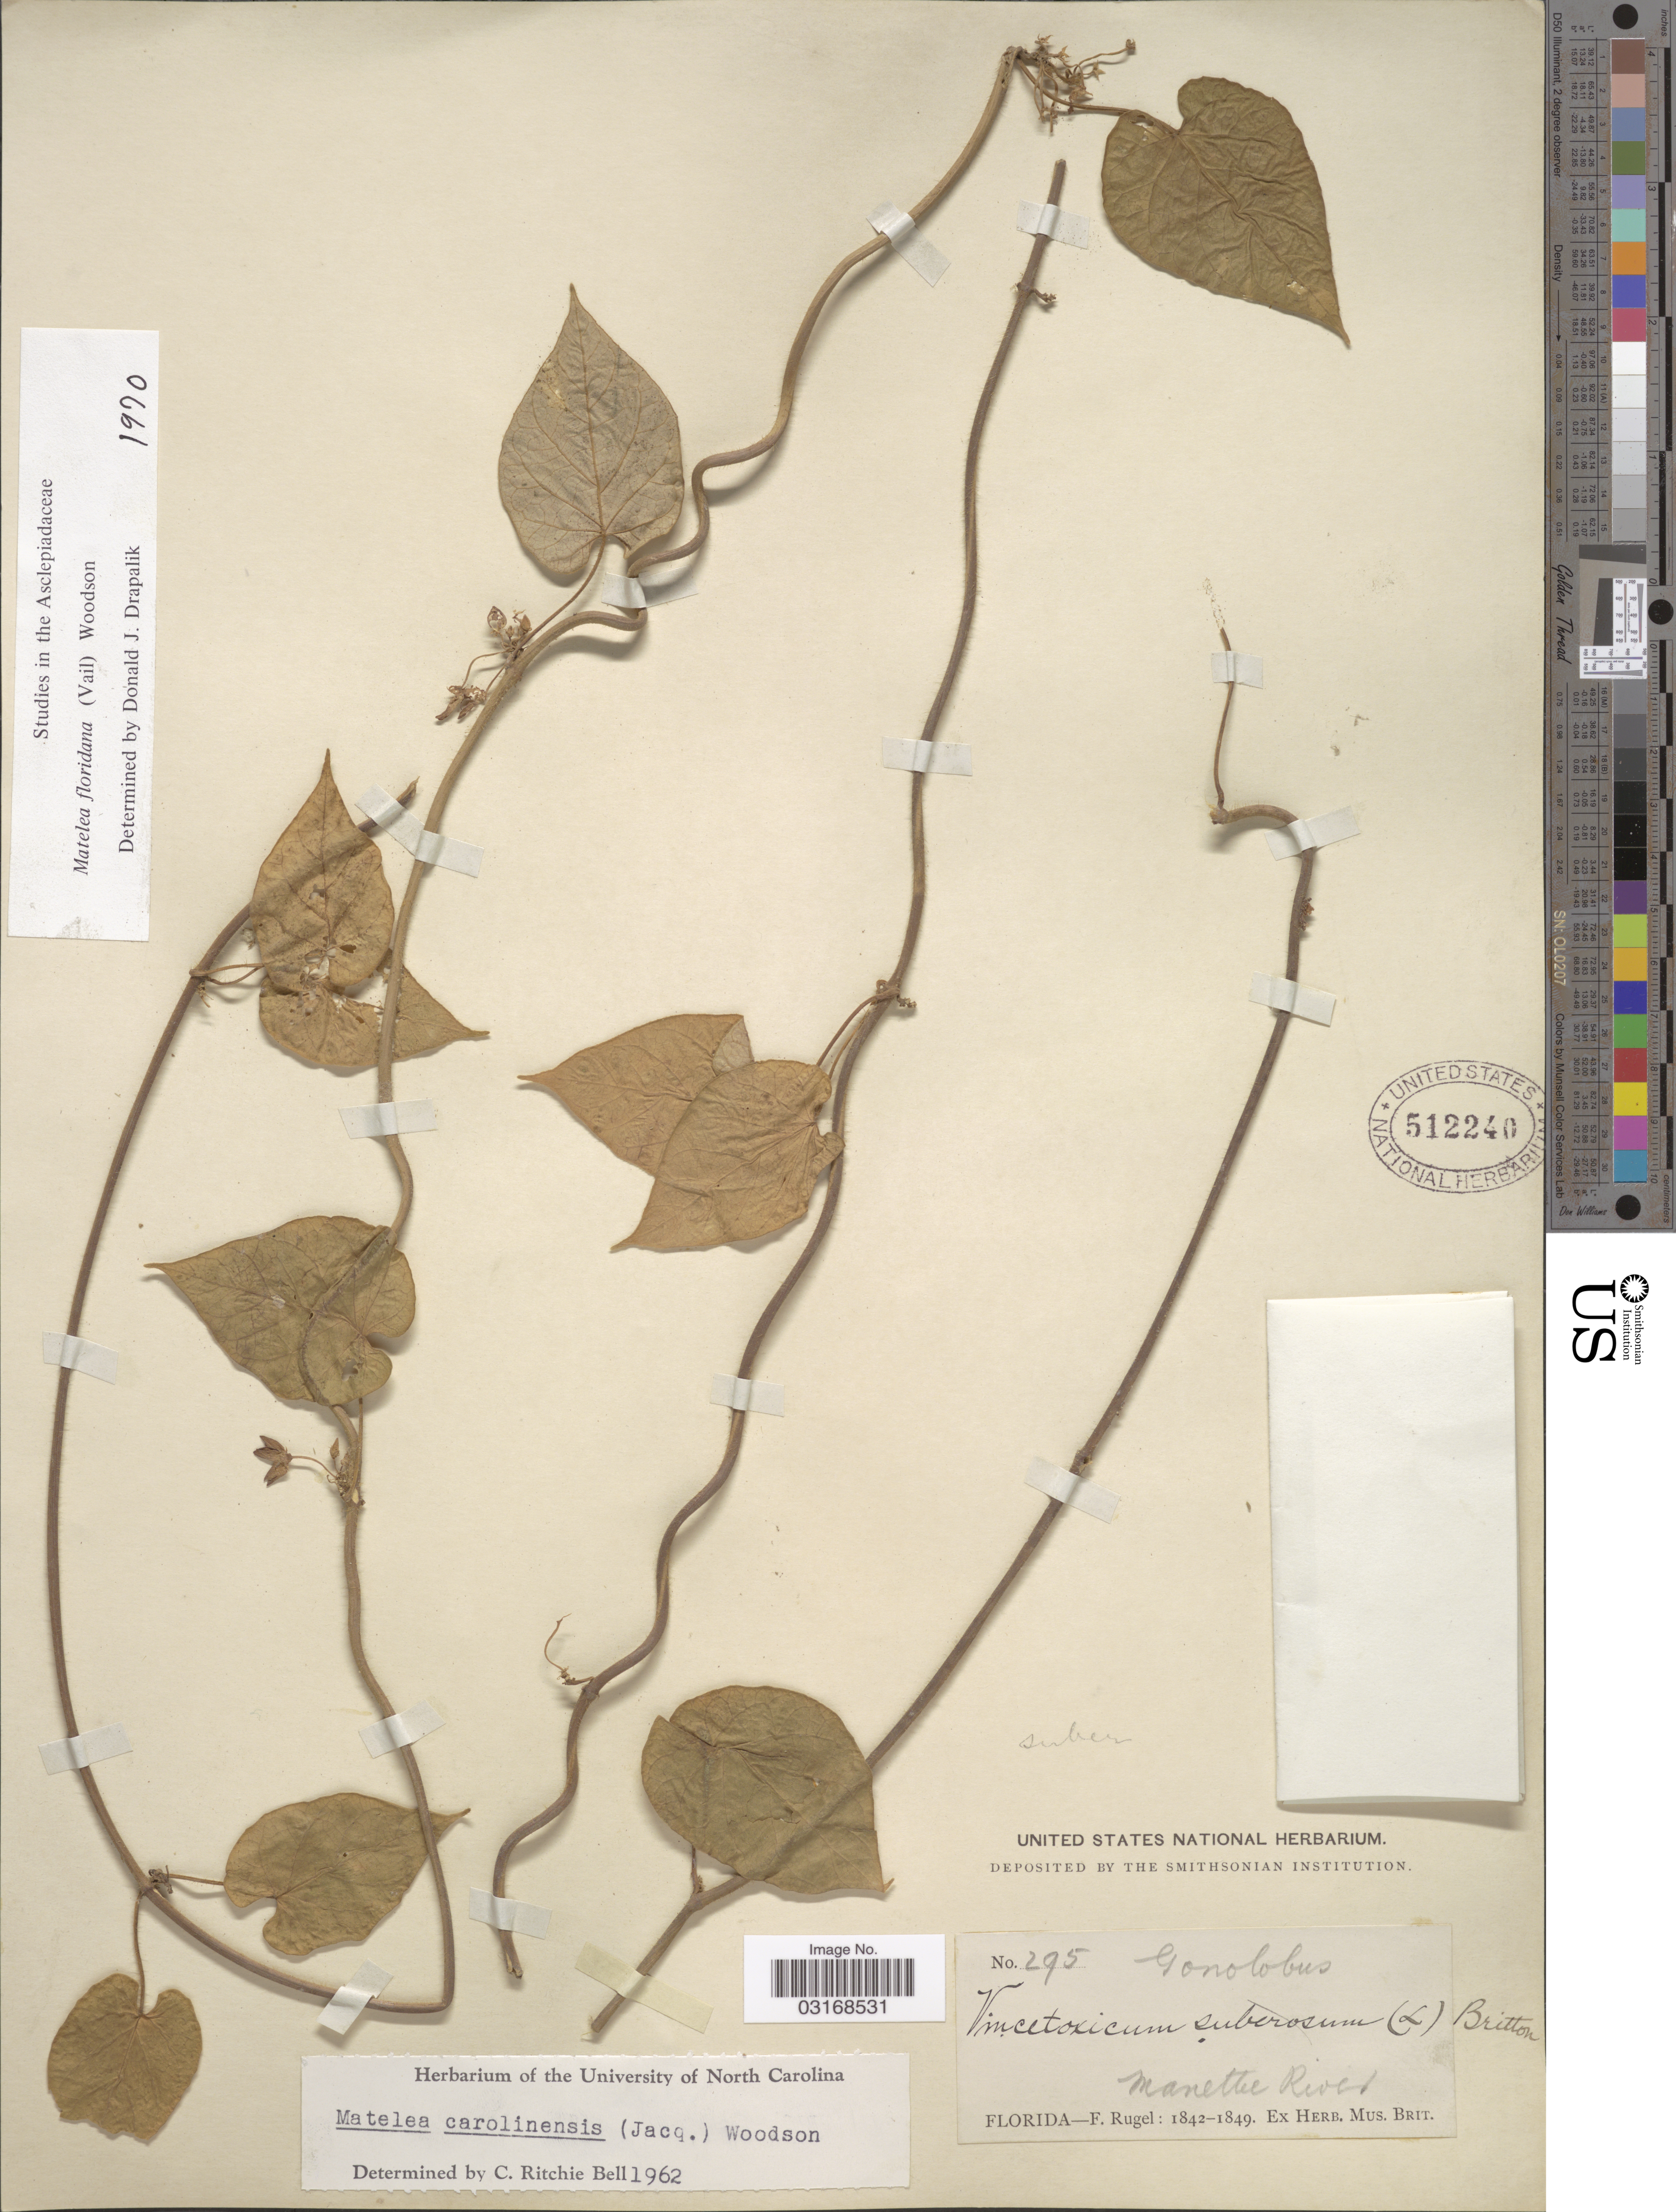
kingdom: Plantae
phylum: Tracheophyta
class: Magnoliopsida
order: Gentianales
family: Apocynaceae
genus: Matelea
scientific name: Matelea floridana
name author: (Vail) Woodson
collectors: F. Rugel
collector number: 295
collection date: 1842/1849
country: United States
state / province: Florida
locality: Manettee River.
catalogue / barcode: US 512240